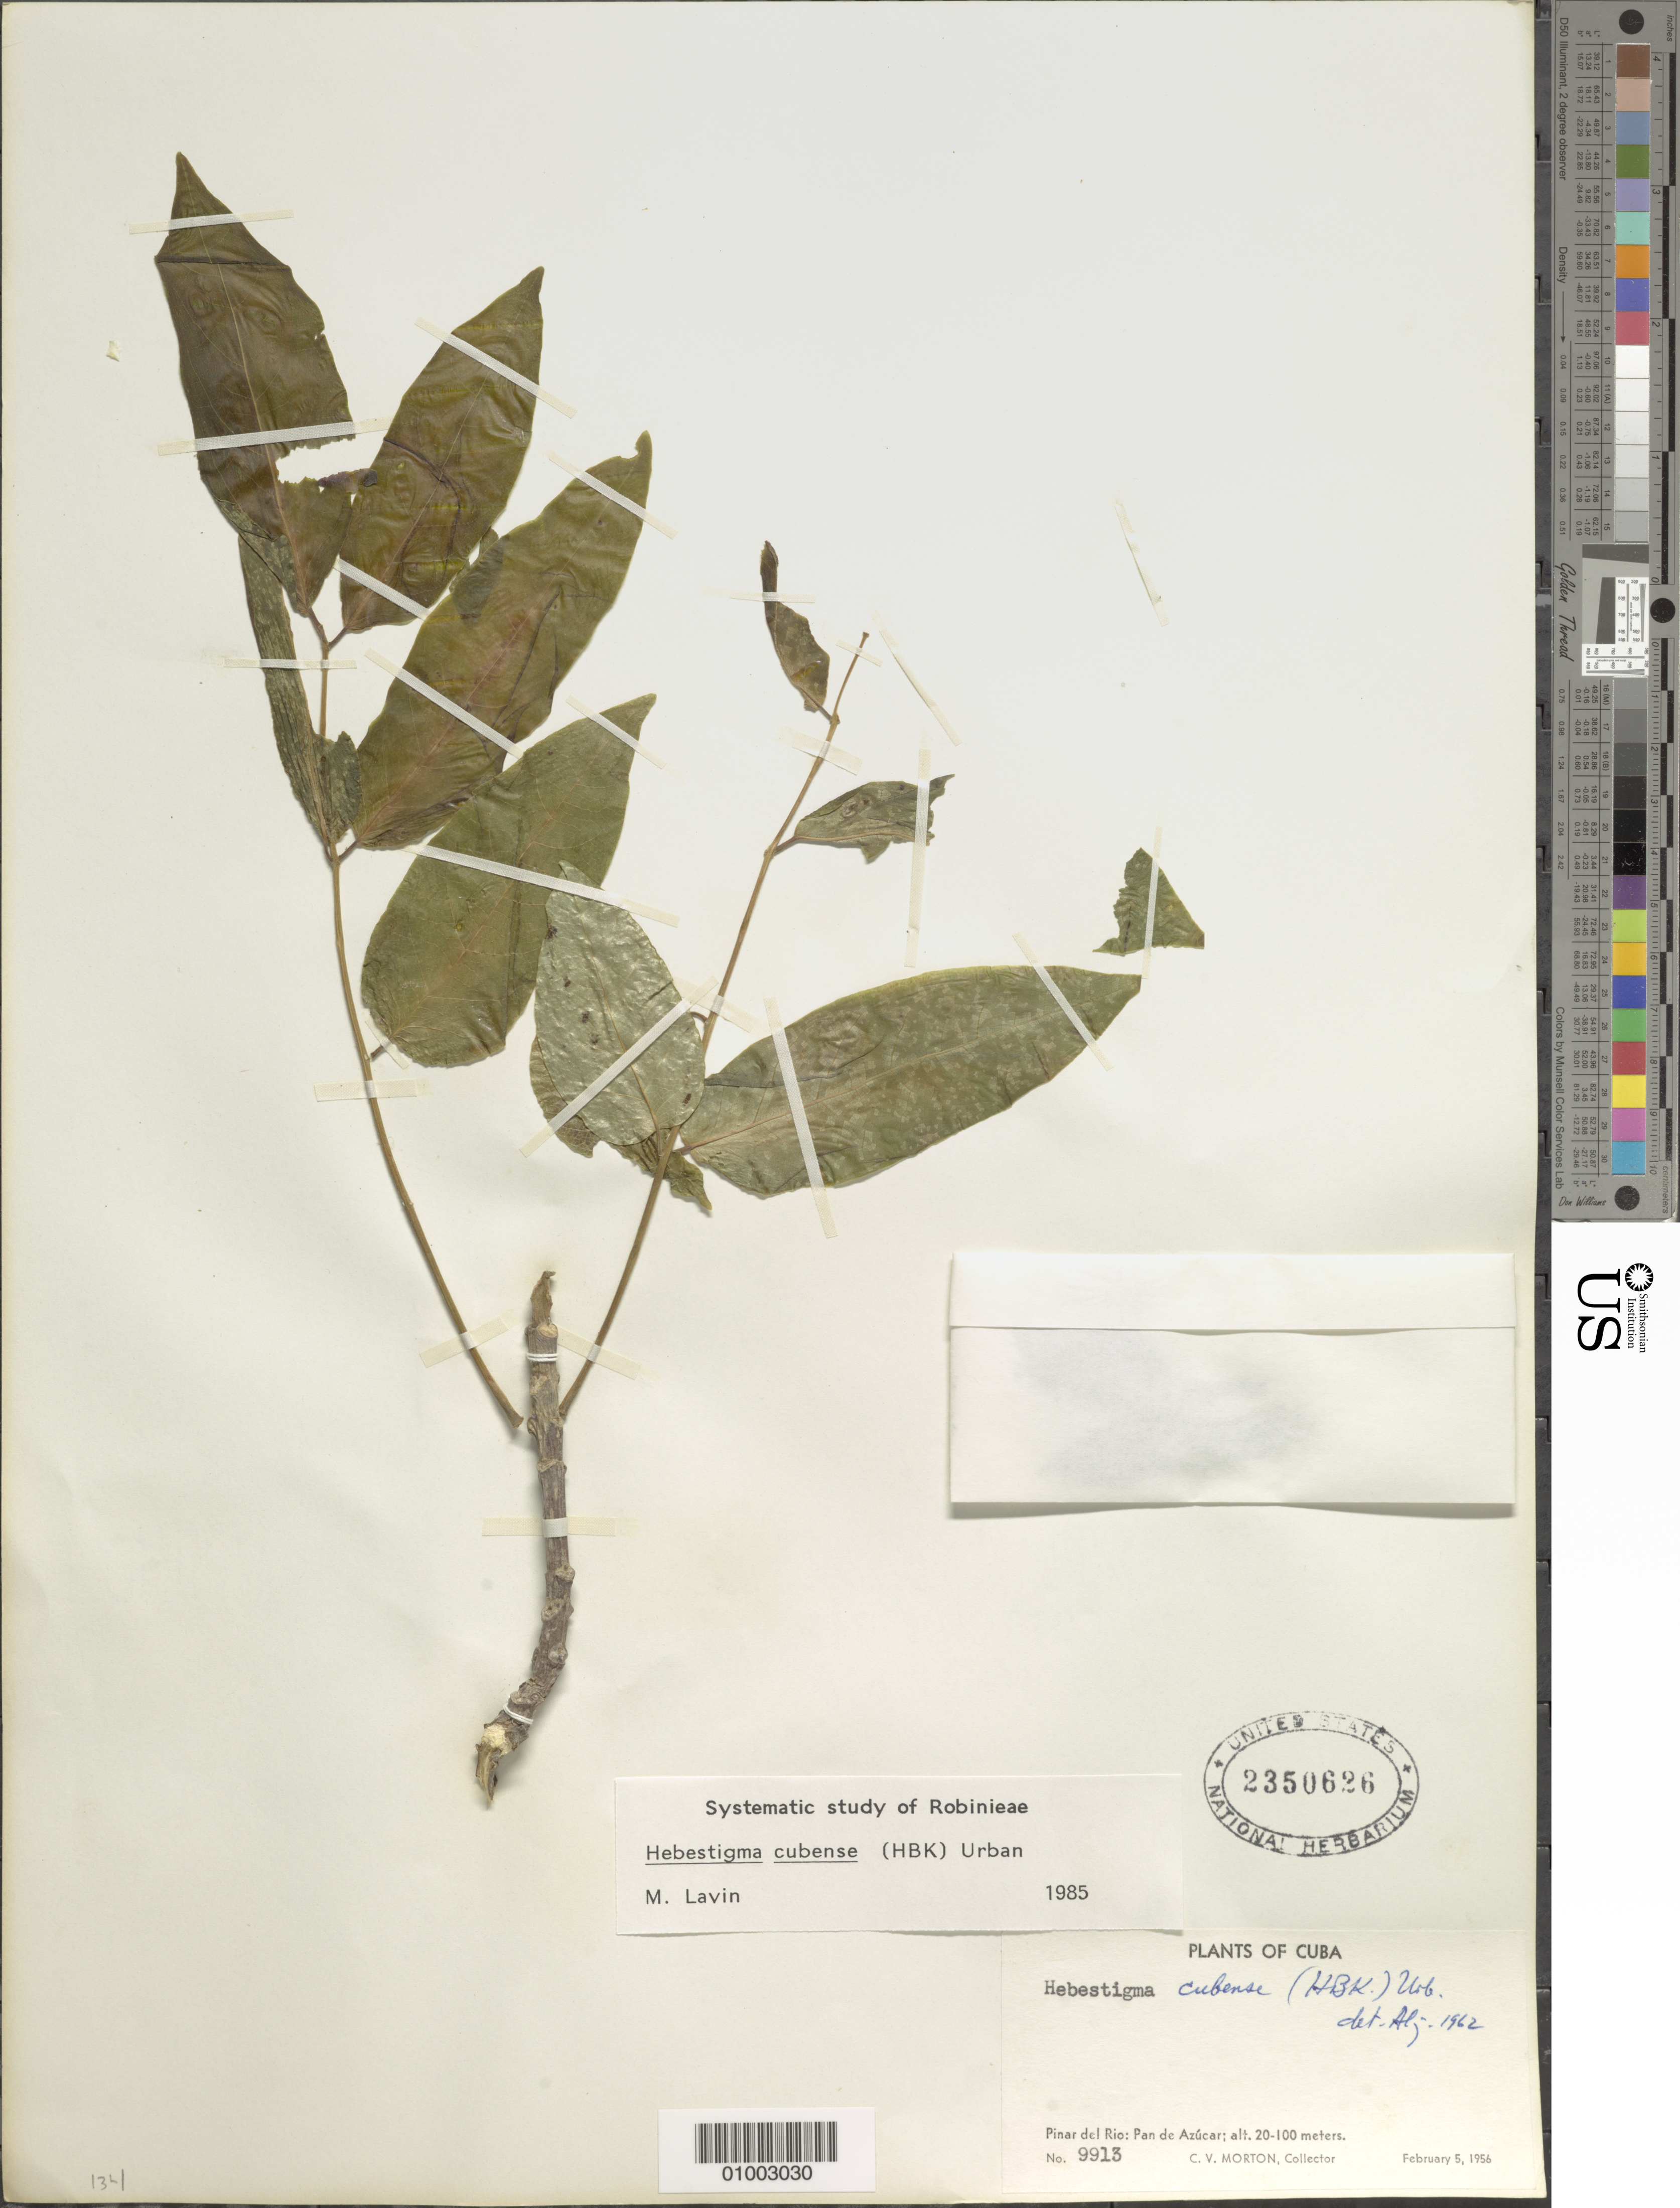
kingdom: Plantae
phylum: Tracheophyta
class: Magnoliopsida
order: Fabales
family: Fabaceae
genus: Hebestigma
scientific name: Hebestigma cubense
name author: (Kunth) Urb.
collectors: C. V. Morton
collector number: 9913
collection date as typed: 05 Feb 1956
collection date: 1956-02-05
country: Cuba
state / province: Pinar del Rio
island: Cuba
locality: Pan de Azucar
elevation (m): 20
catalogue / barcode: US 2350626